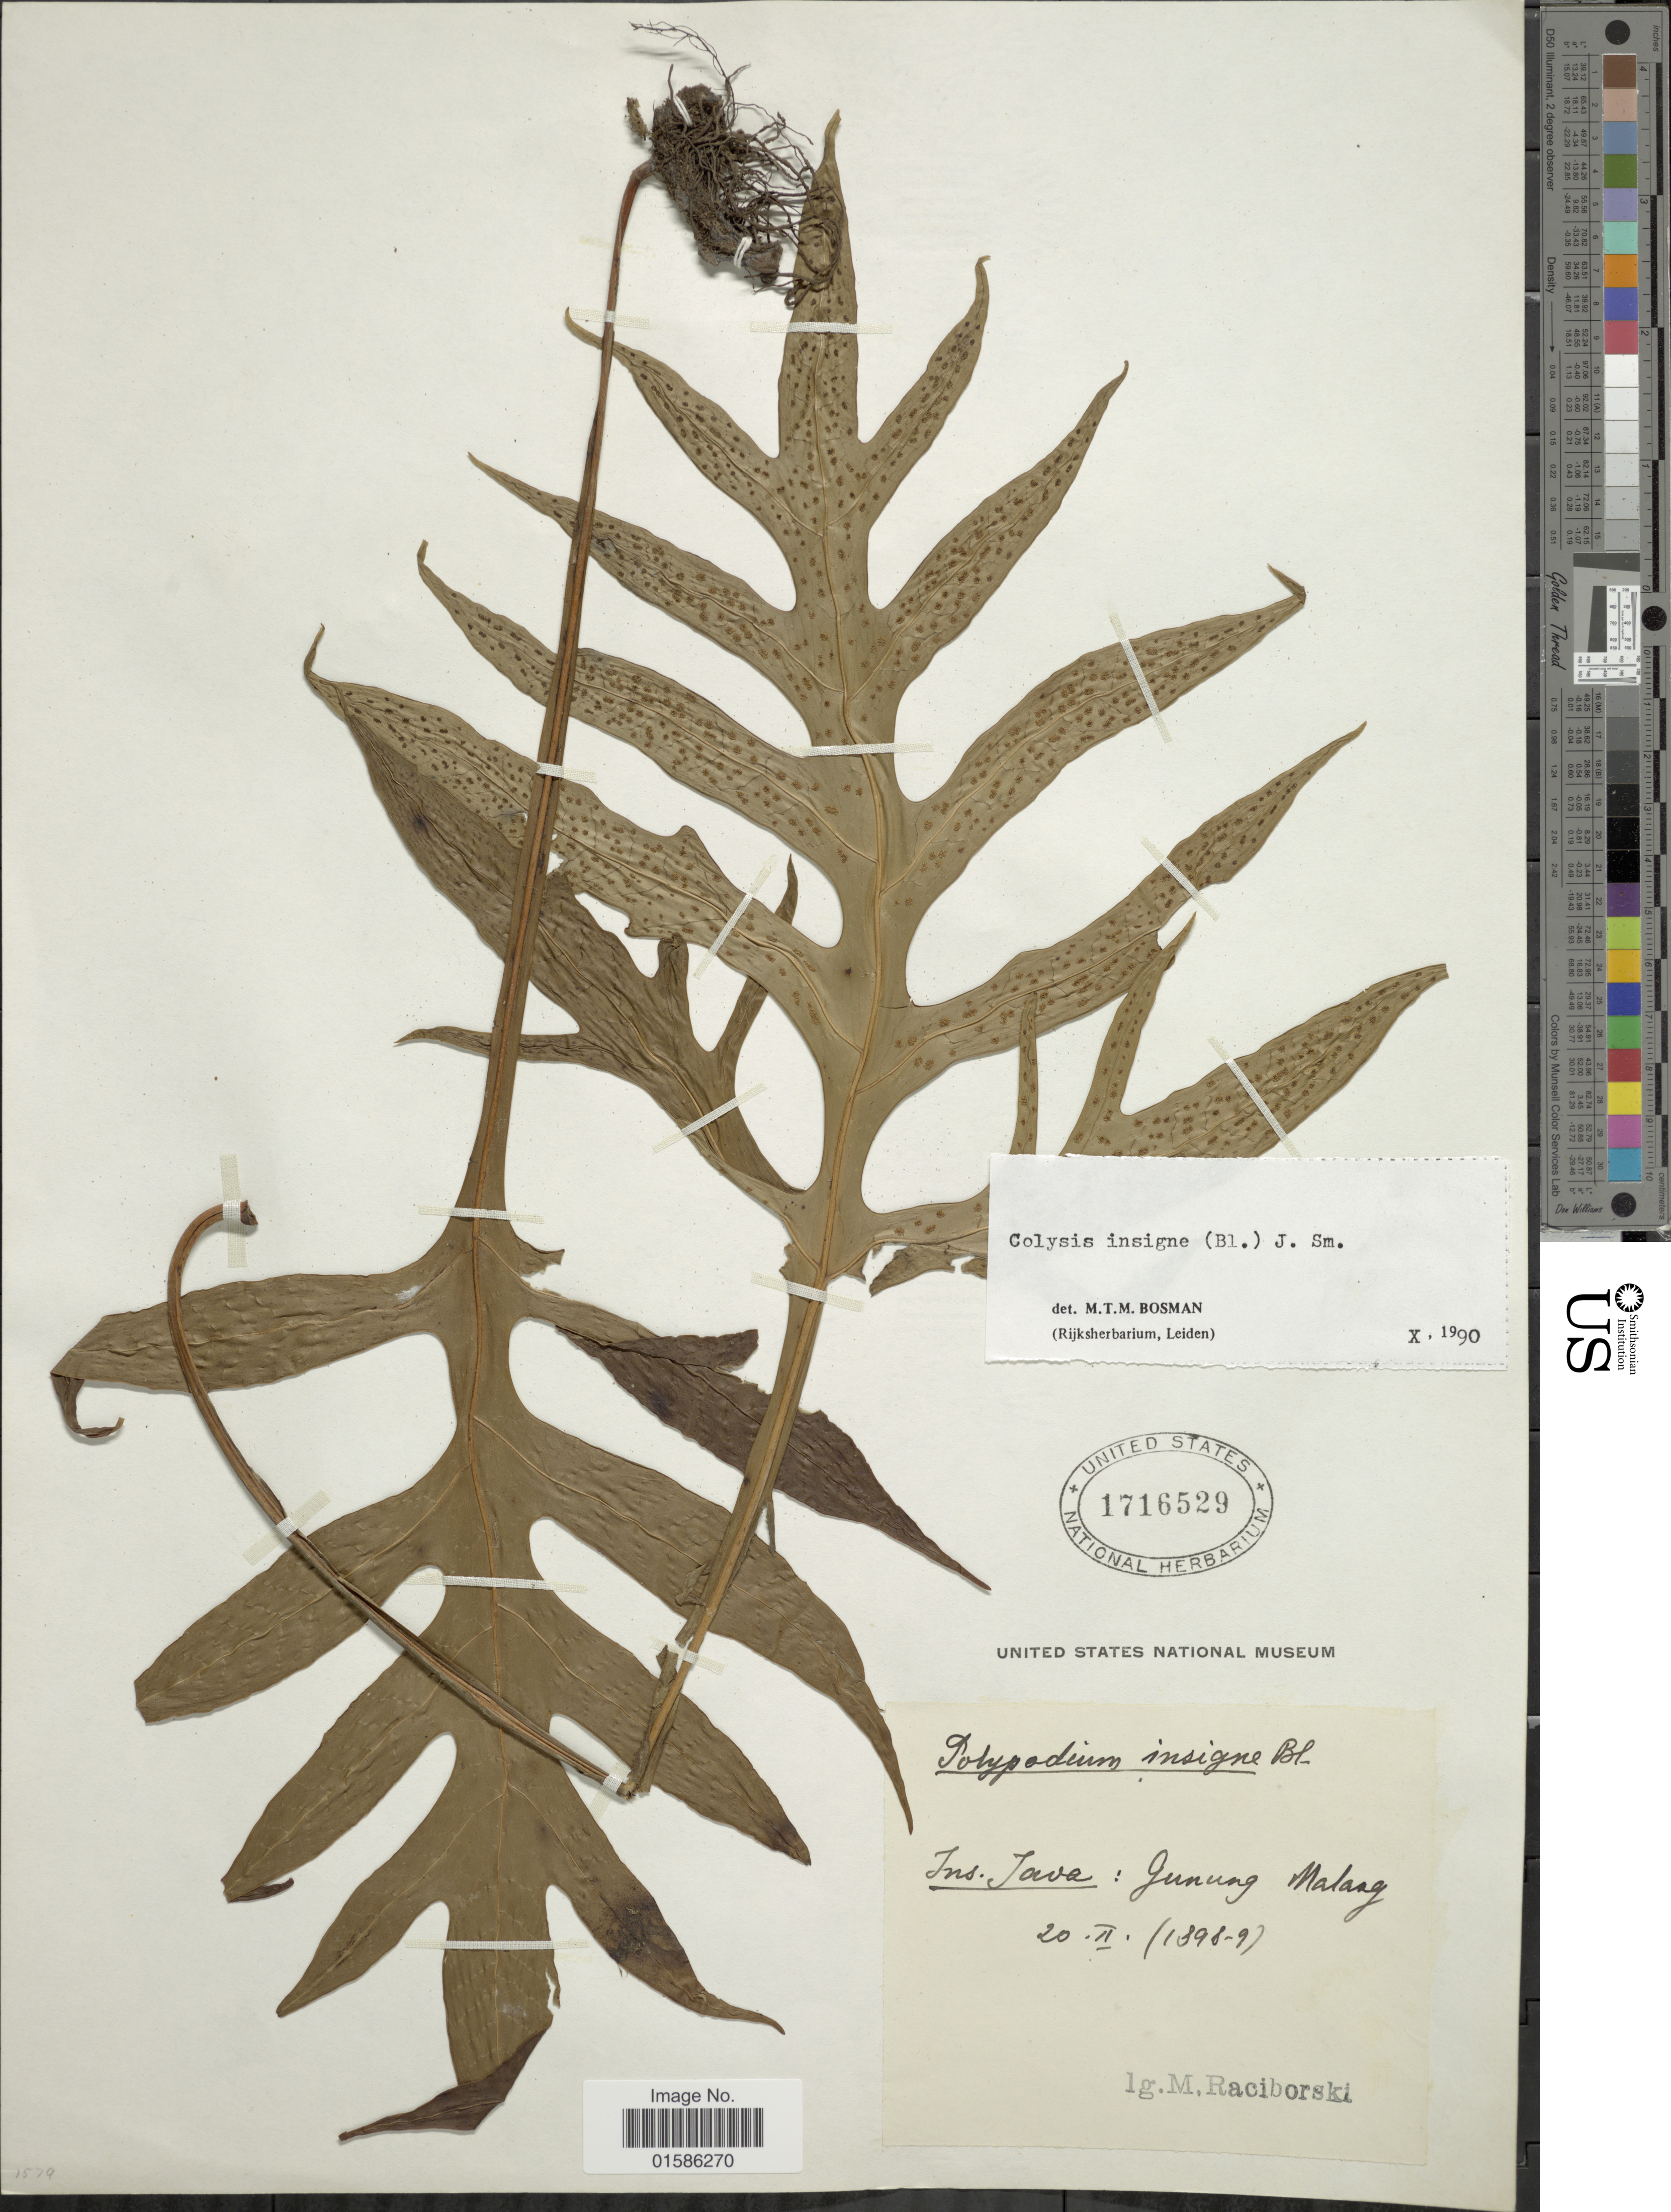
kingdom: Plantae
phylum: Tracheophyta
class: Polypodiopsida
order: Polypodiales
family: Polypodiaceae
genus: Microsorum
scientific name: Microsorum insigne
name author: (Blume) Copel.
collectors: M. Raciborski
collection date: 1898-02-20/1899-02-20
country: Indonesia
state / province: Java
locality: Ins. Java: Gunung Malang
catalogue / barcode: US 1716529